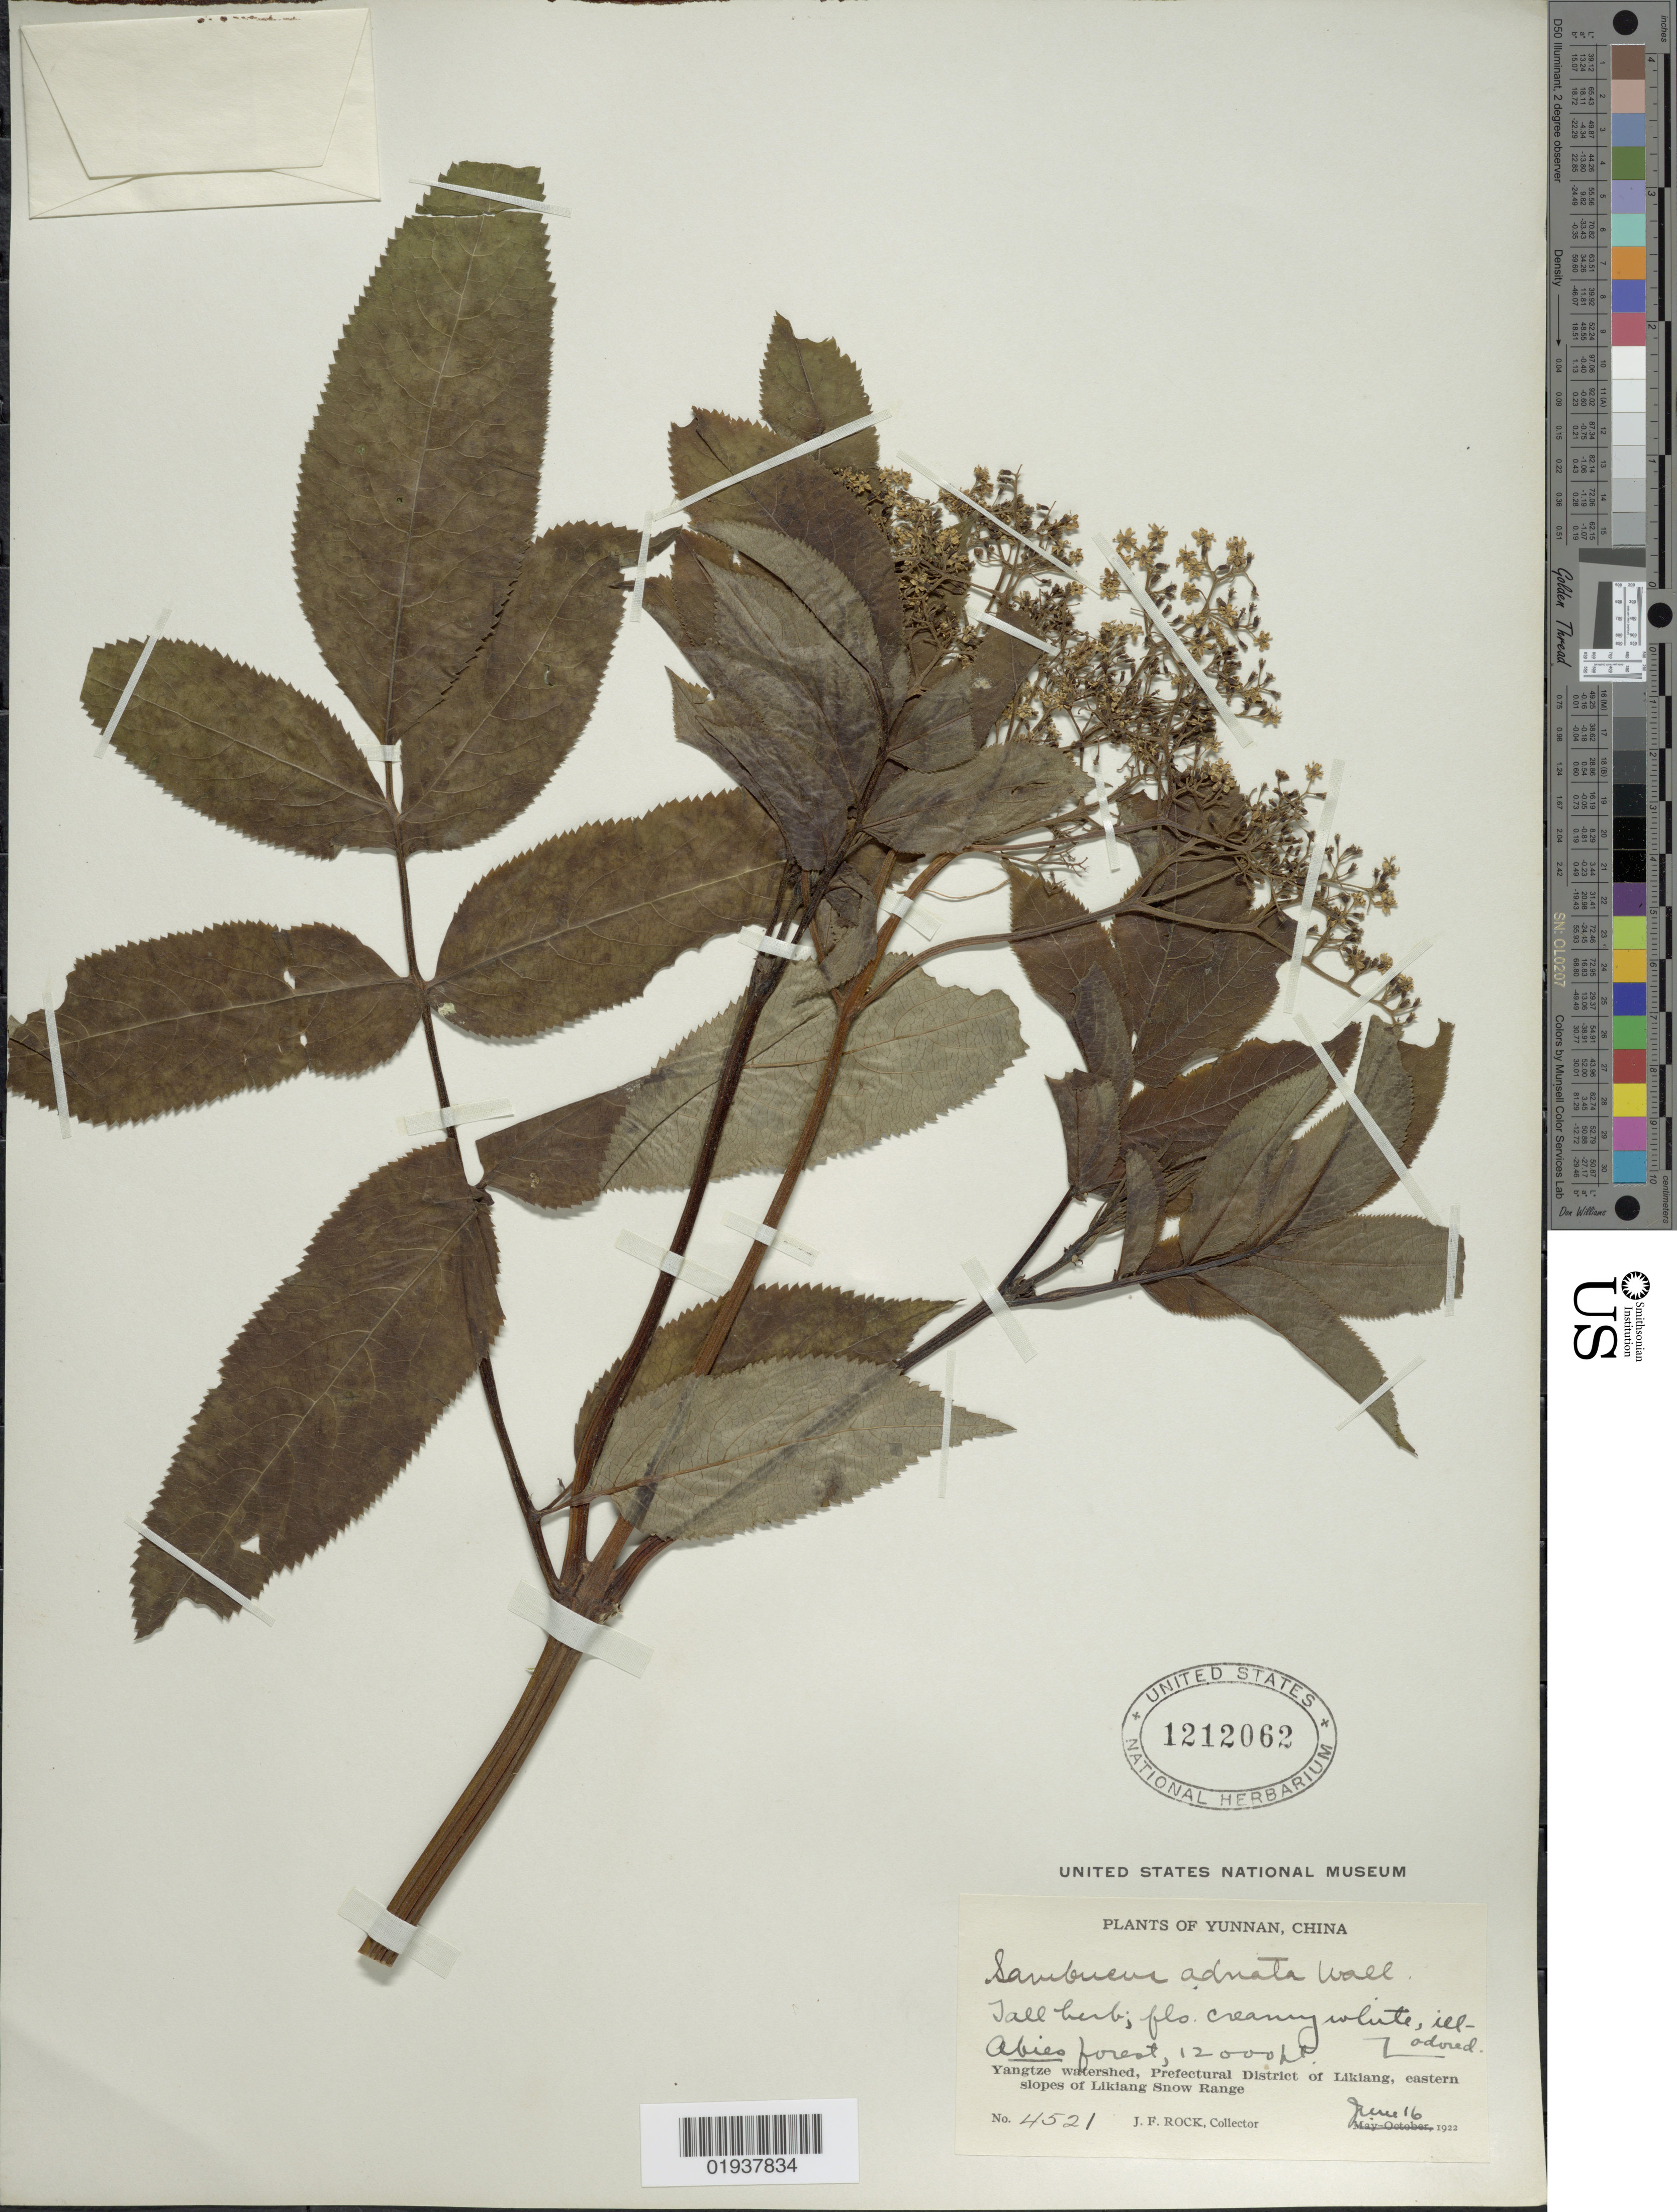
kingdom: Plantae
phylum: Tracheophyta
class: Magnoliopsida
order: Dipsacales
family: Viburnaceae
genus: Sambucus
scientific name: Sambucus adnata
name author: Wall. ex DC.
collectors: J. Rock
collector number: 4521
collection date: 1922-06-16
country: China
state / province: Yunnan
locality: Yangtze watershed, Prefectural District of Likiang, eastern slopes of Likiang Snow Range.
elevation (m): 3658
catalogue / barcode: US 1212062